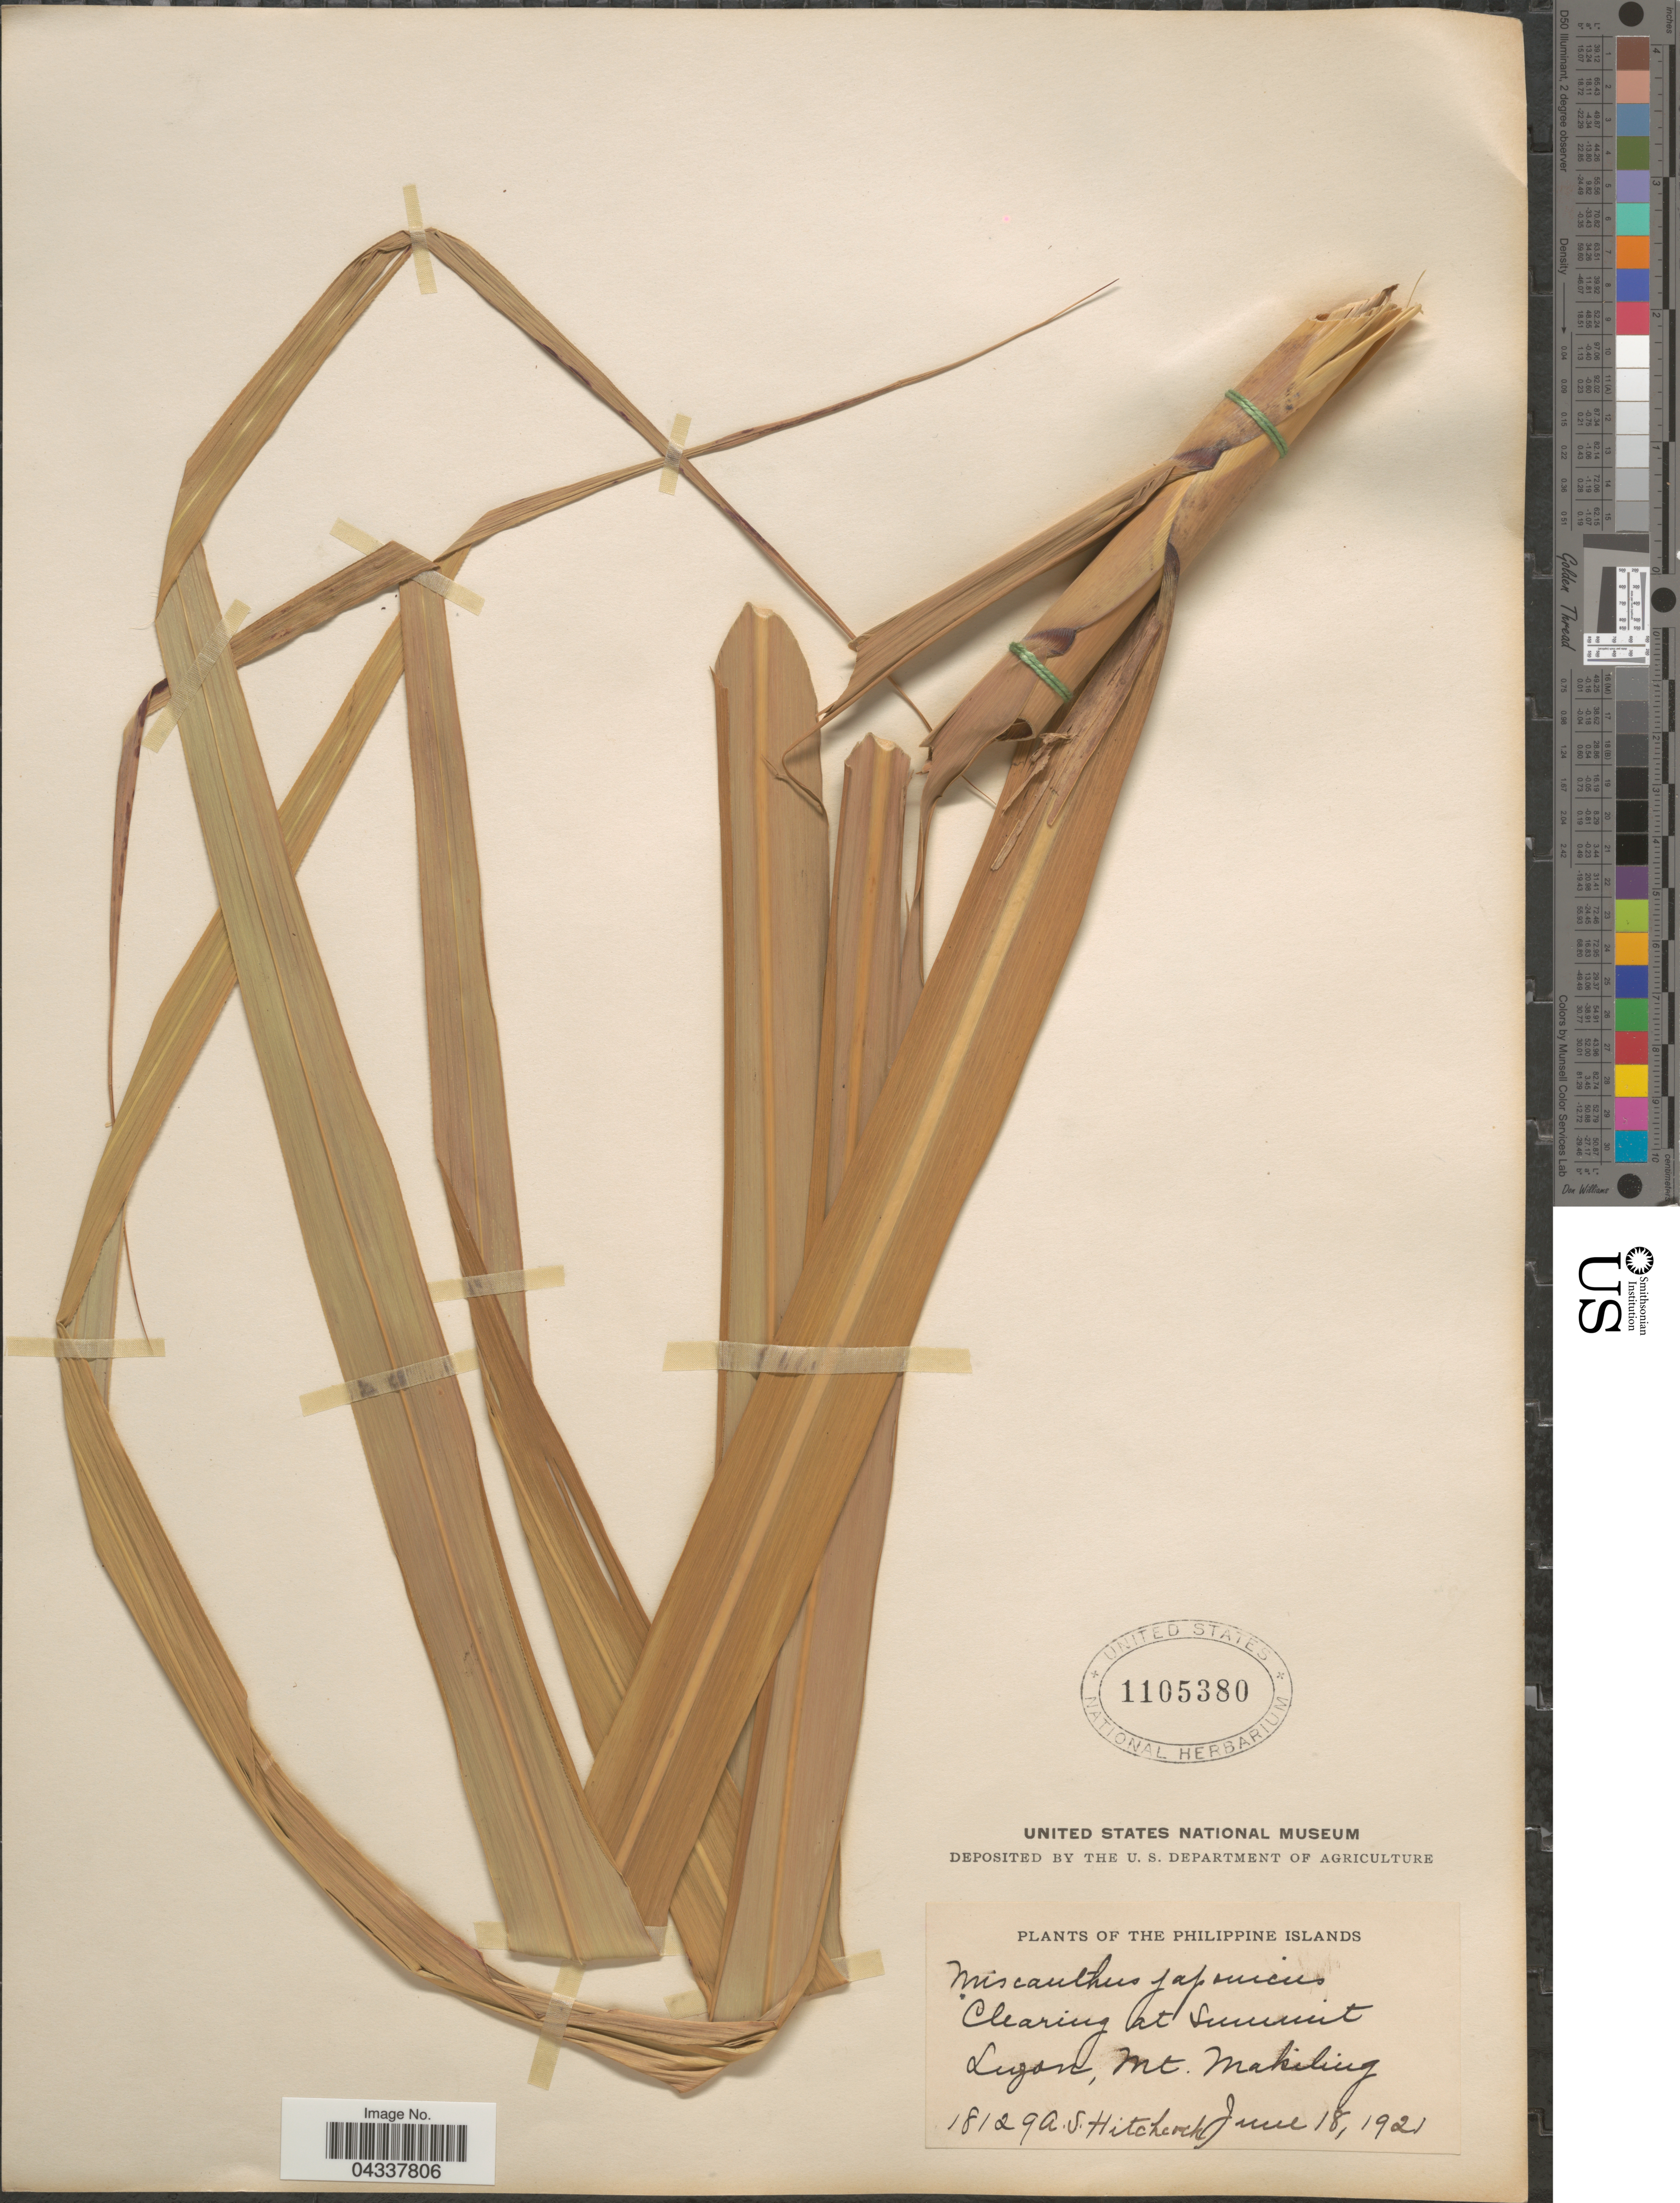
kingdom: Plantae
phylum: Tracheophyta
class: Liliopsida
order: Poales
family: Poaceae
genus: Miscanthus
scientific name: Miscanthus sinensis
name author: Andersson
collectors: A. S. Hitchcock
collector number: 18129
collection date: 1921-06-18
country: Philippines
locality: Clearing at summit Luzon, Mt. Makiling.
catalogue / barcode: US 1105380